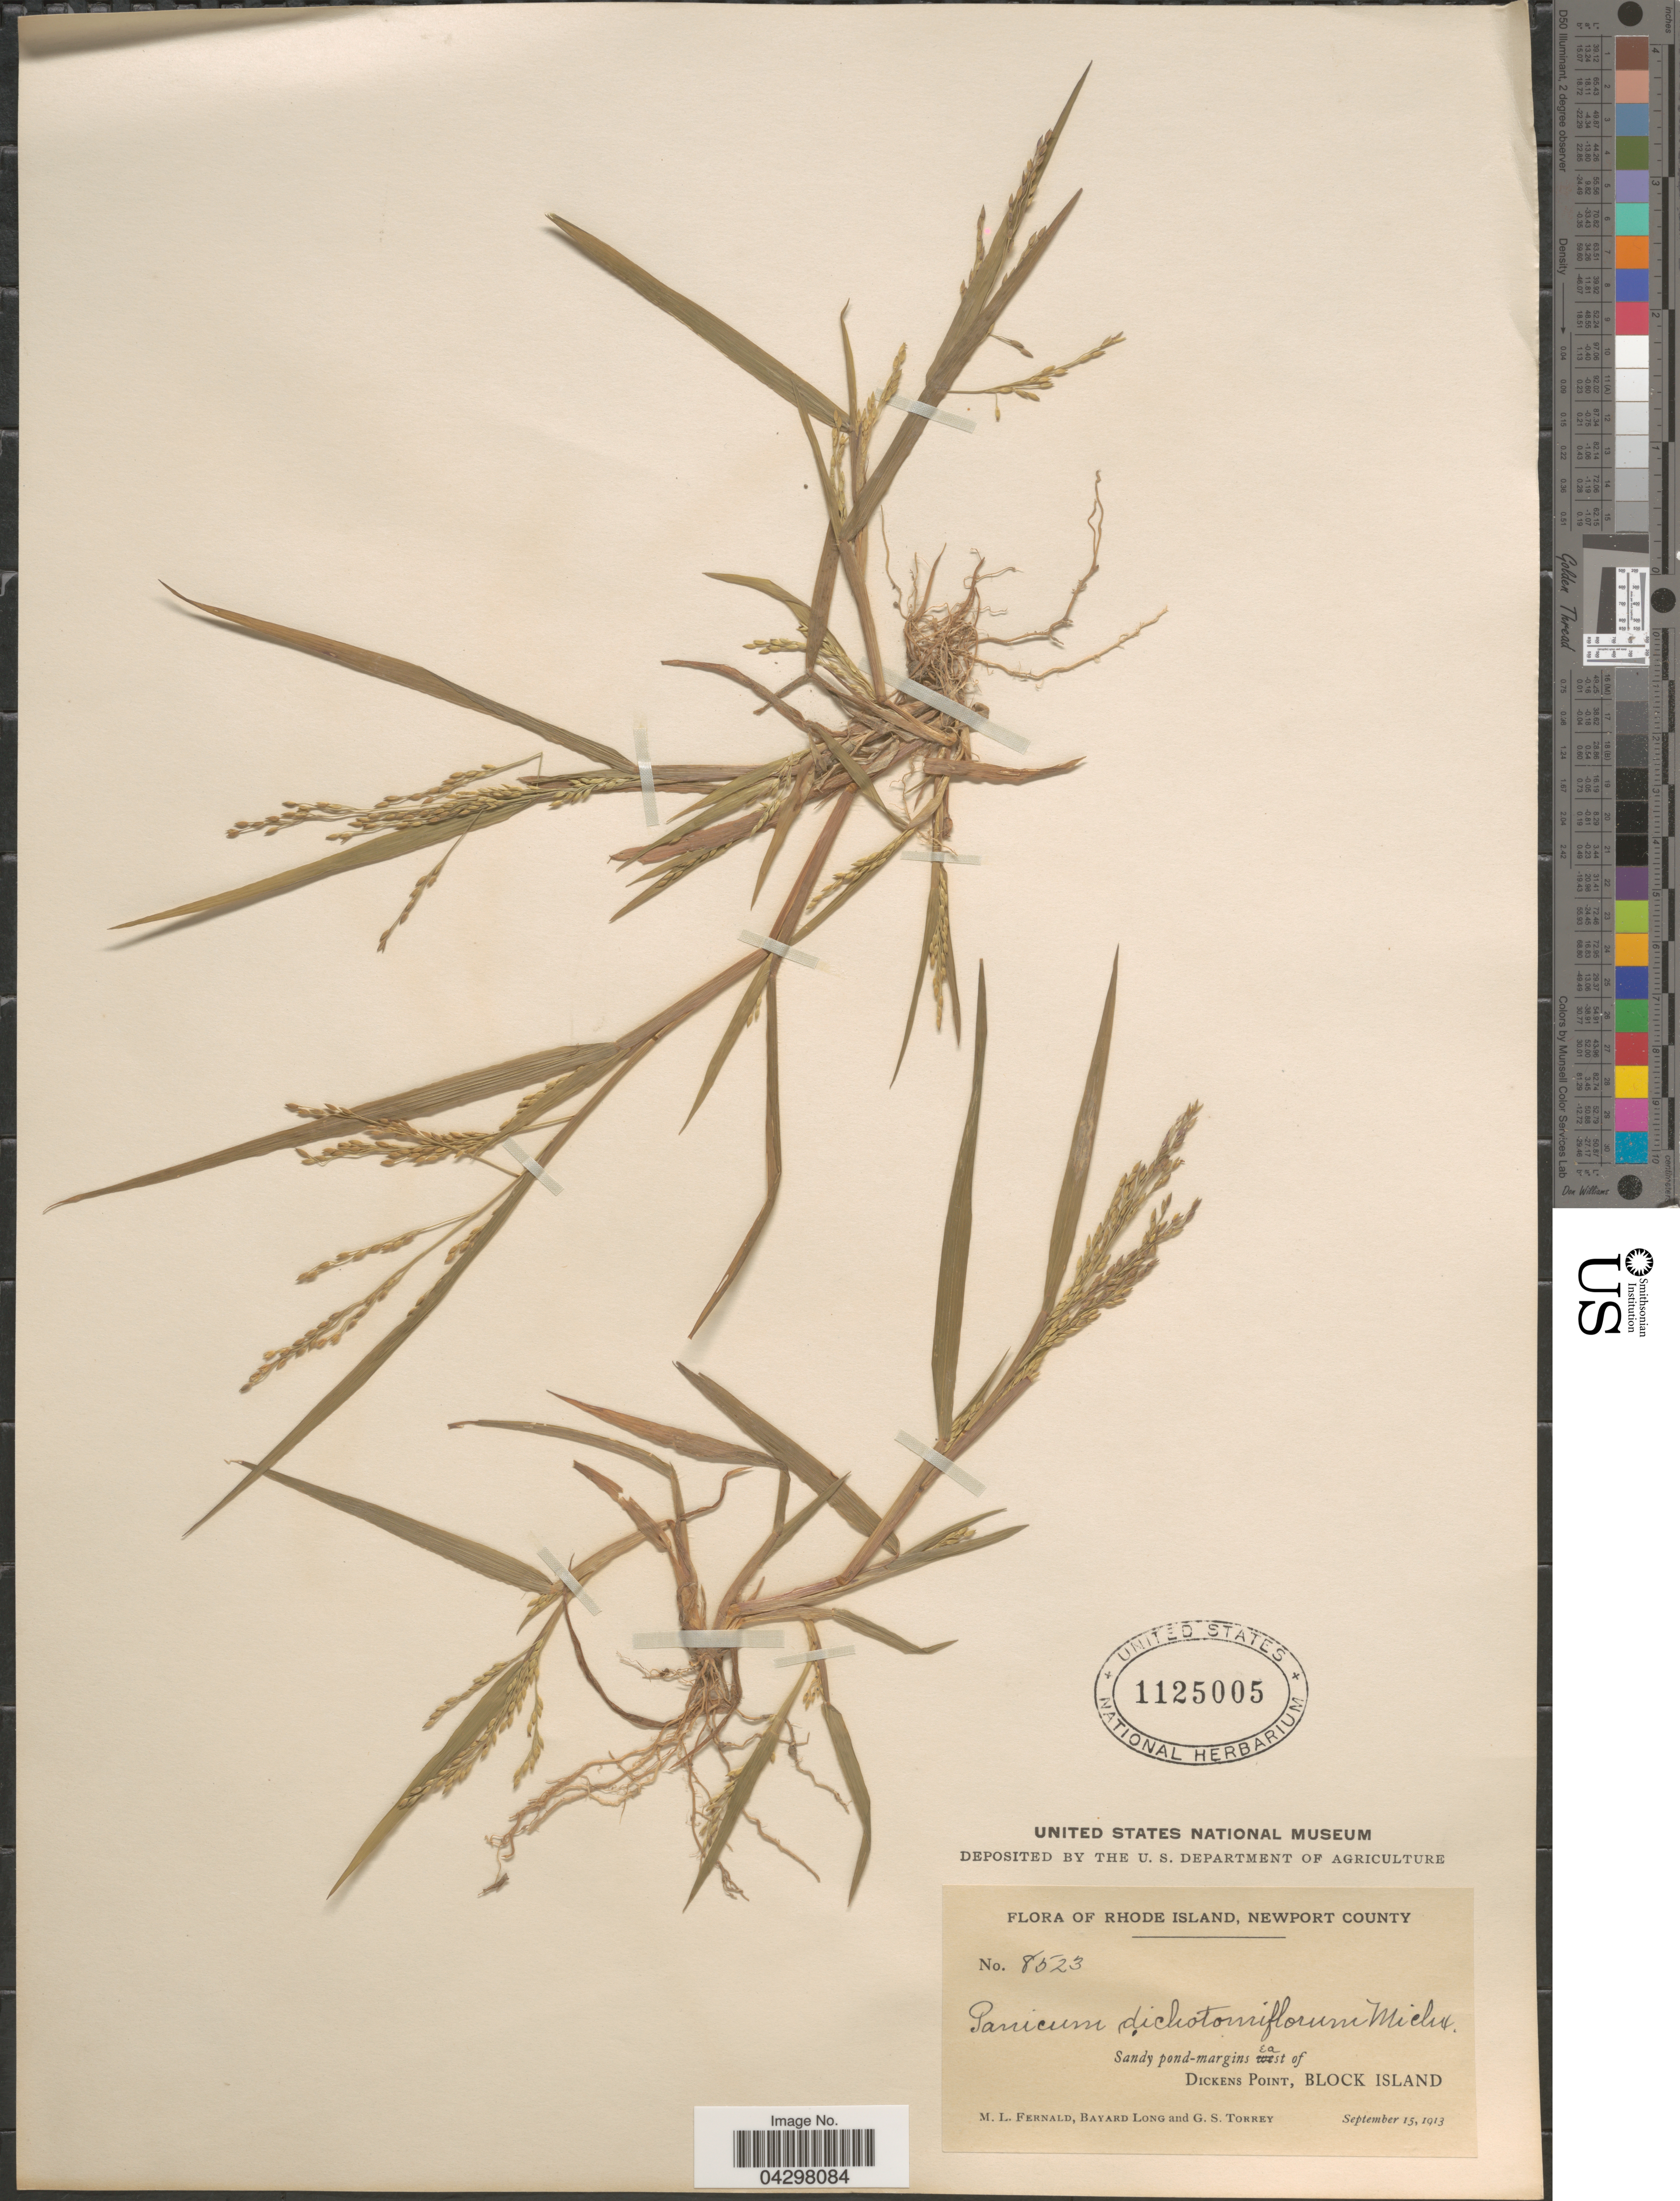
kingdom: Plantae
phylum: Tracheophyta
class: Liliopsida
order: Poales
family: Poaceae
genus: Panicum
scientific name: Panicum dichotomiflorum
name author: Michx.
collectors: M. L. Fernald, B. Long & G. S. Torrey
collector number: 8523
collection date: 1913-09-15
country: United States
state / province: Rhode Island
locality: Newport County. Sandy pond-margins east of Dickens Point, Block Island.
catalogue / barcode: US 1125005